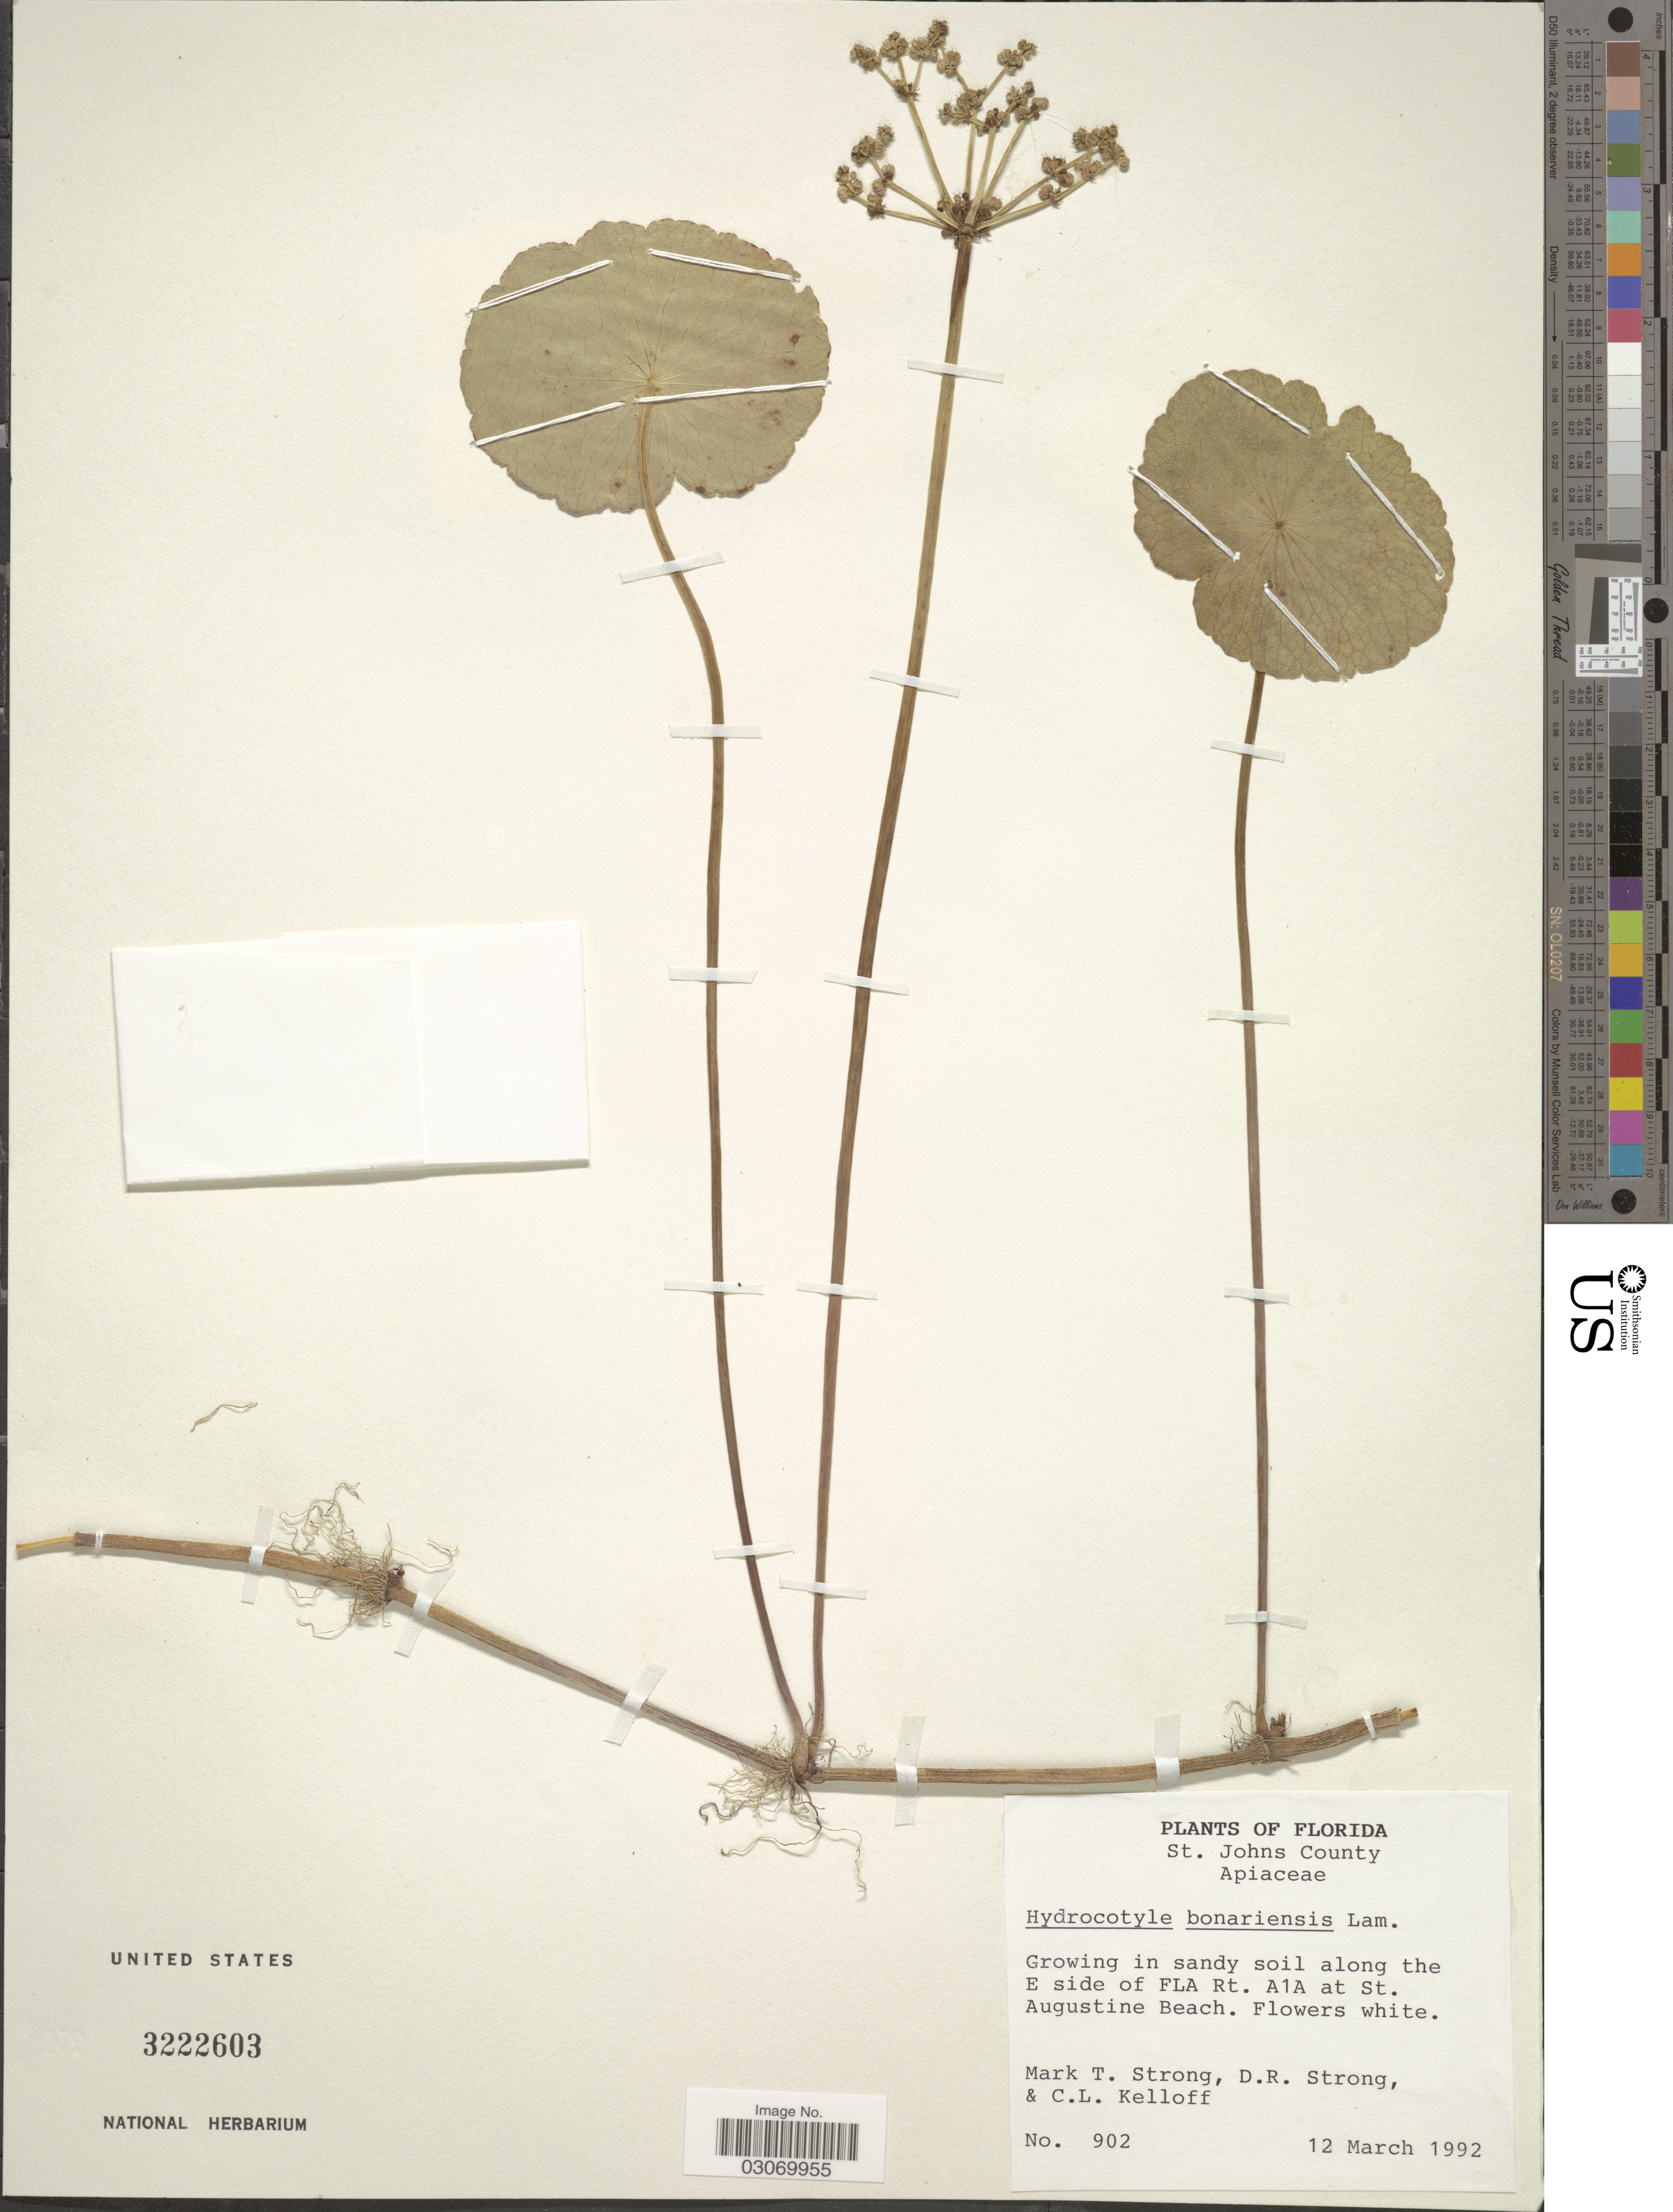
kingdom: Plantae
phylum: Tracheophyta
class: Magnoliopsida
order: Apiales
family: Araliaceae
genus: Hydrocotyle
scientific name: Hydrocotyle bonariensis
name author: Lam.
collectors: M. T. Strong, D. R. Strong & C. L. Kelloff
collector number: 902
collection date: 1992-03-12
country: United States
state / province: Florida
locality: St. Johns County. Growing in sandy soil along the E side of FLA Rt. A1A at St. Augustine Beach.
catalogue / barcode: US 3222603